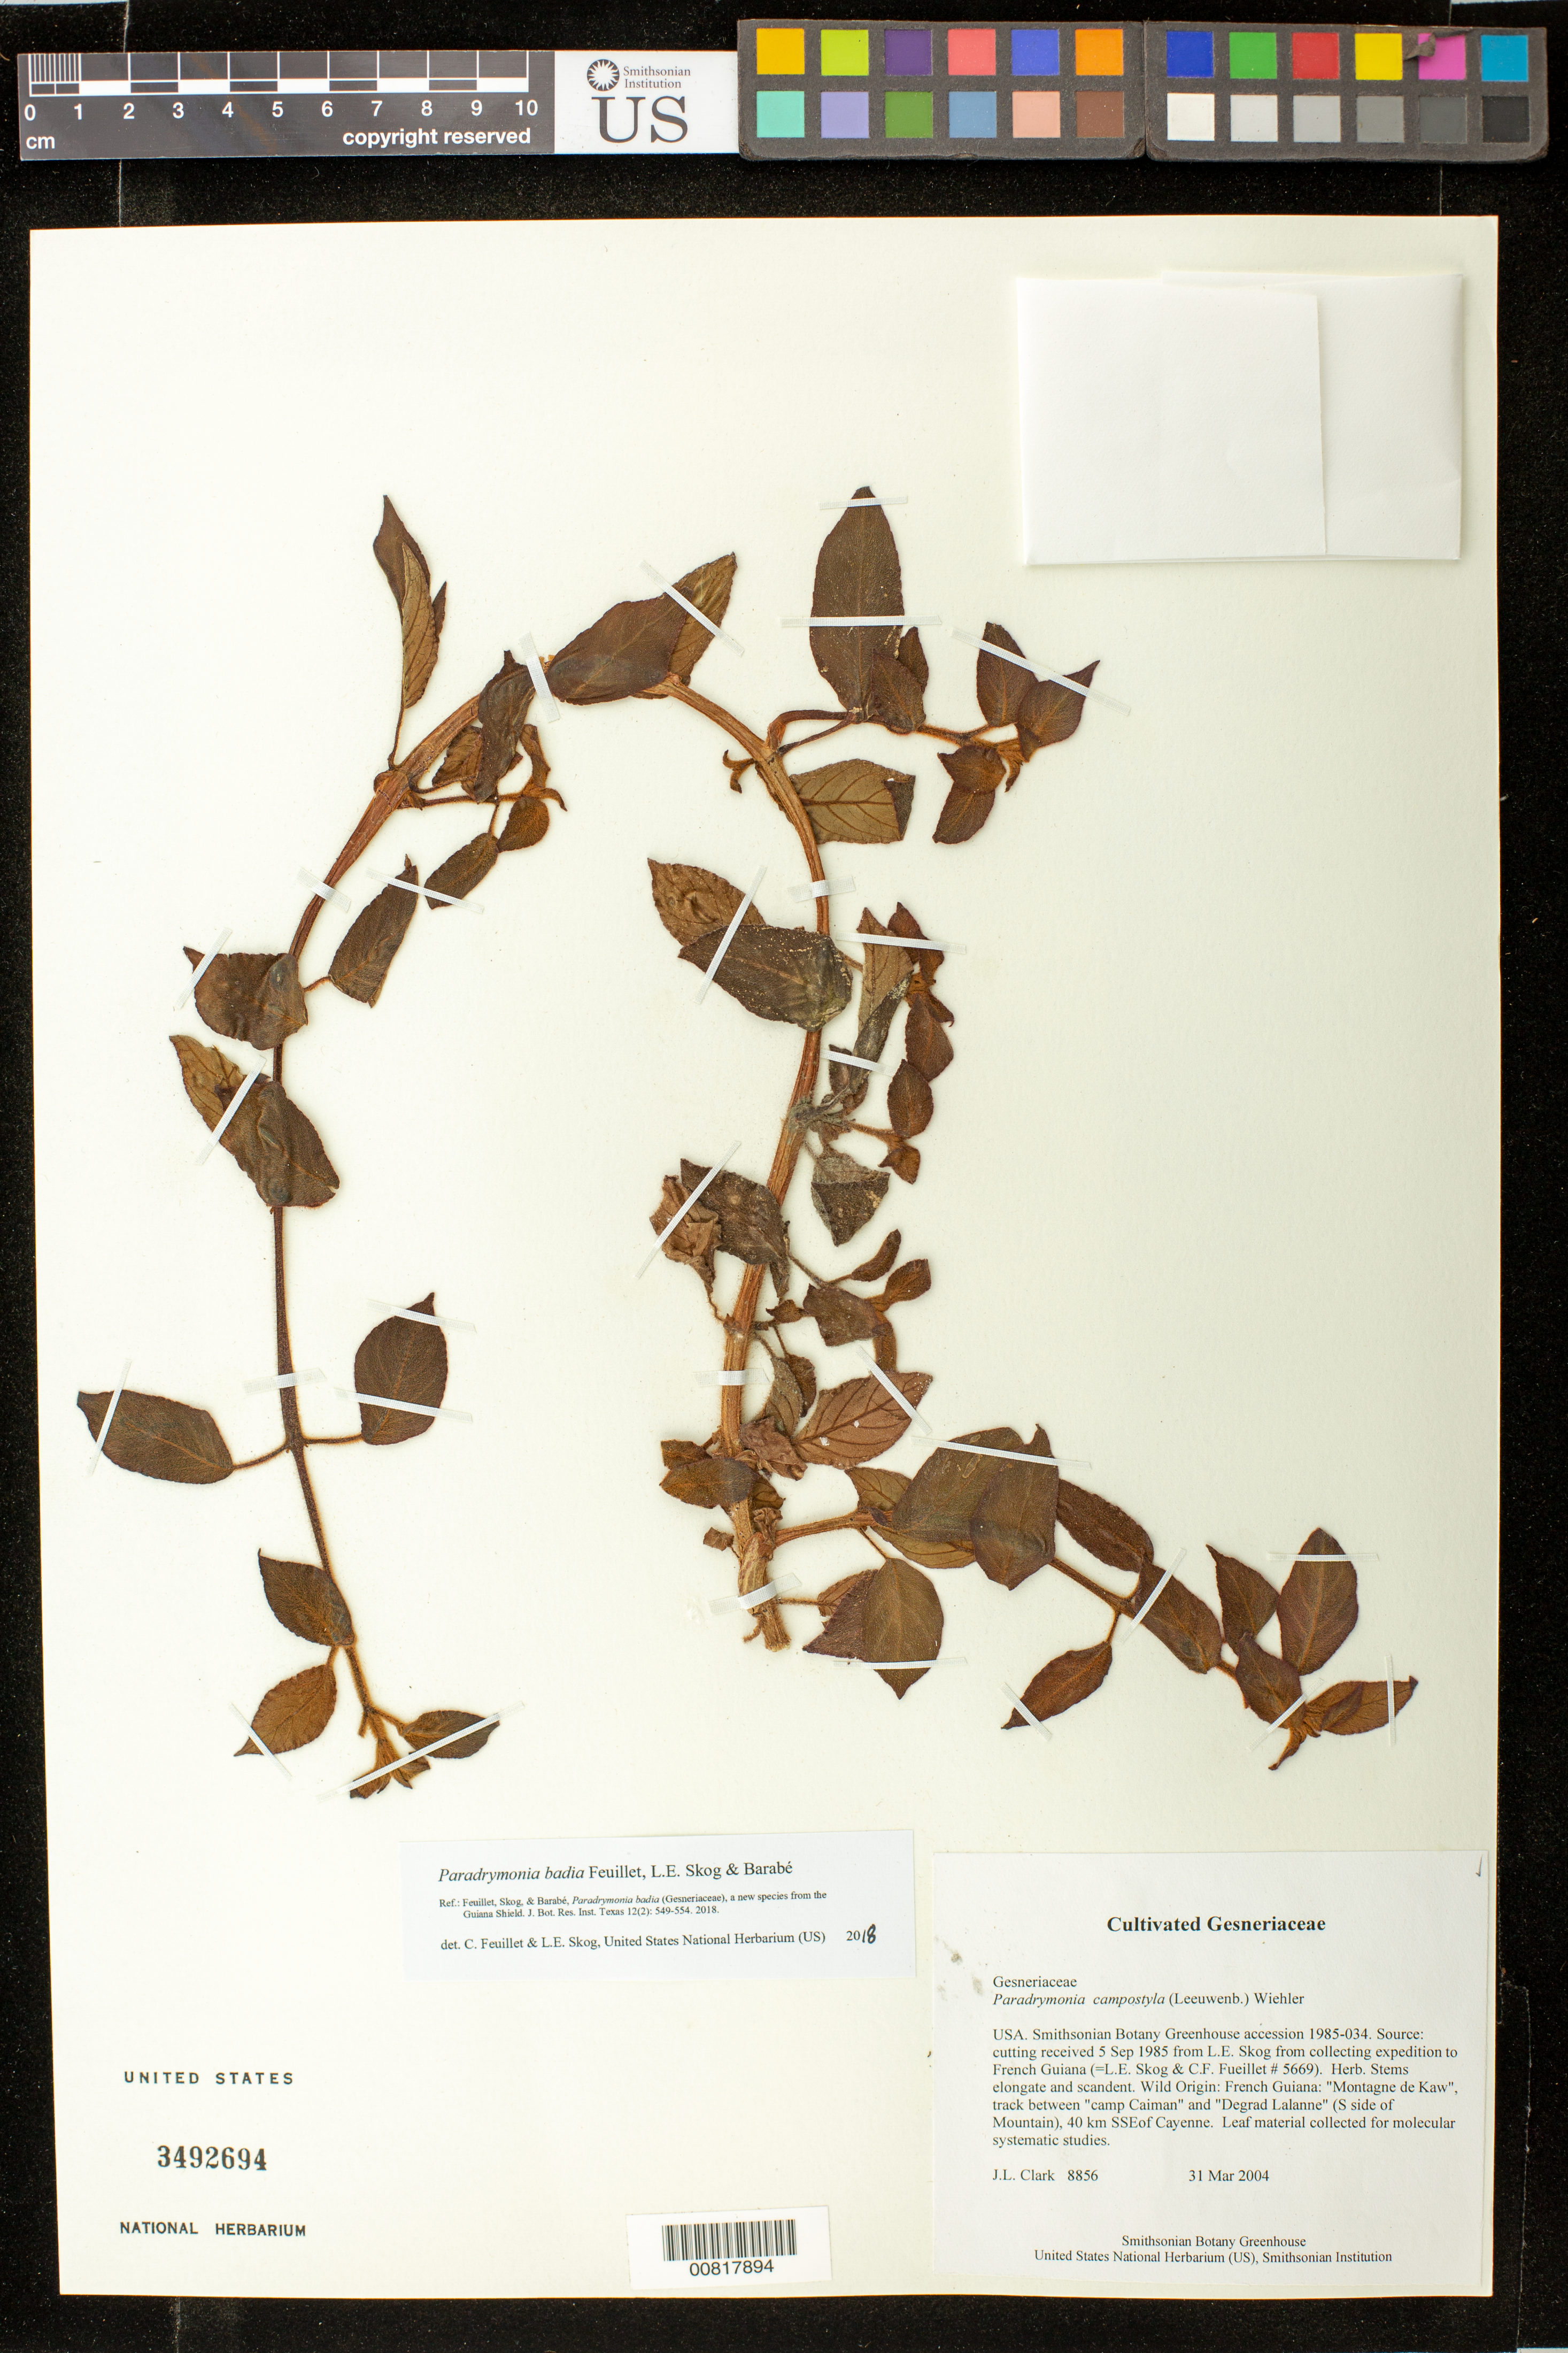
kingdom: Plantae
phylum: Tracheophyta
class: Magnoliopsida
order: Lamiales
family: Gesneriaceae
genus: Paradrymonia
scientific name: Paradrymonia badia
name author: Feuillet et al.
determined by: Skog, Laurence E.; Feuillet, C.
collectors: J. L. Clark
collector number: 8856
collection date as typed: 31 Mar 2004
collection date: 2004-03-31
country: United States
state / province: District of Columbia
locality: Botany Research Greenhouses, Smithsonian Institution, Washington, DC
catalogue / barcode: US 3492694